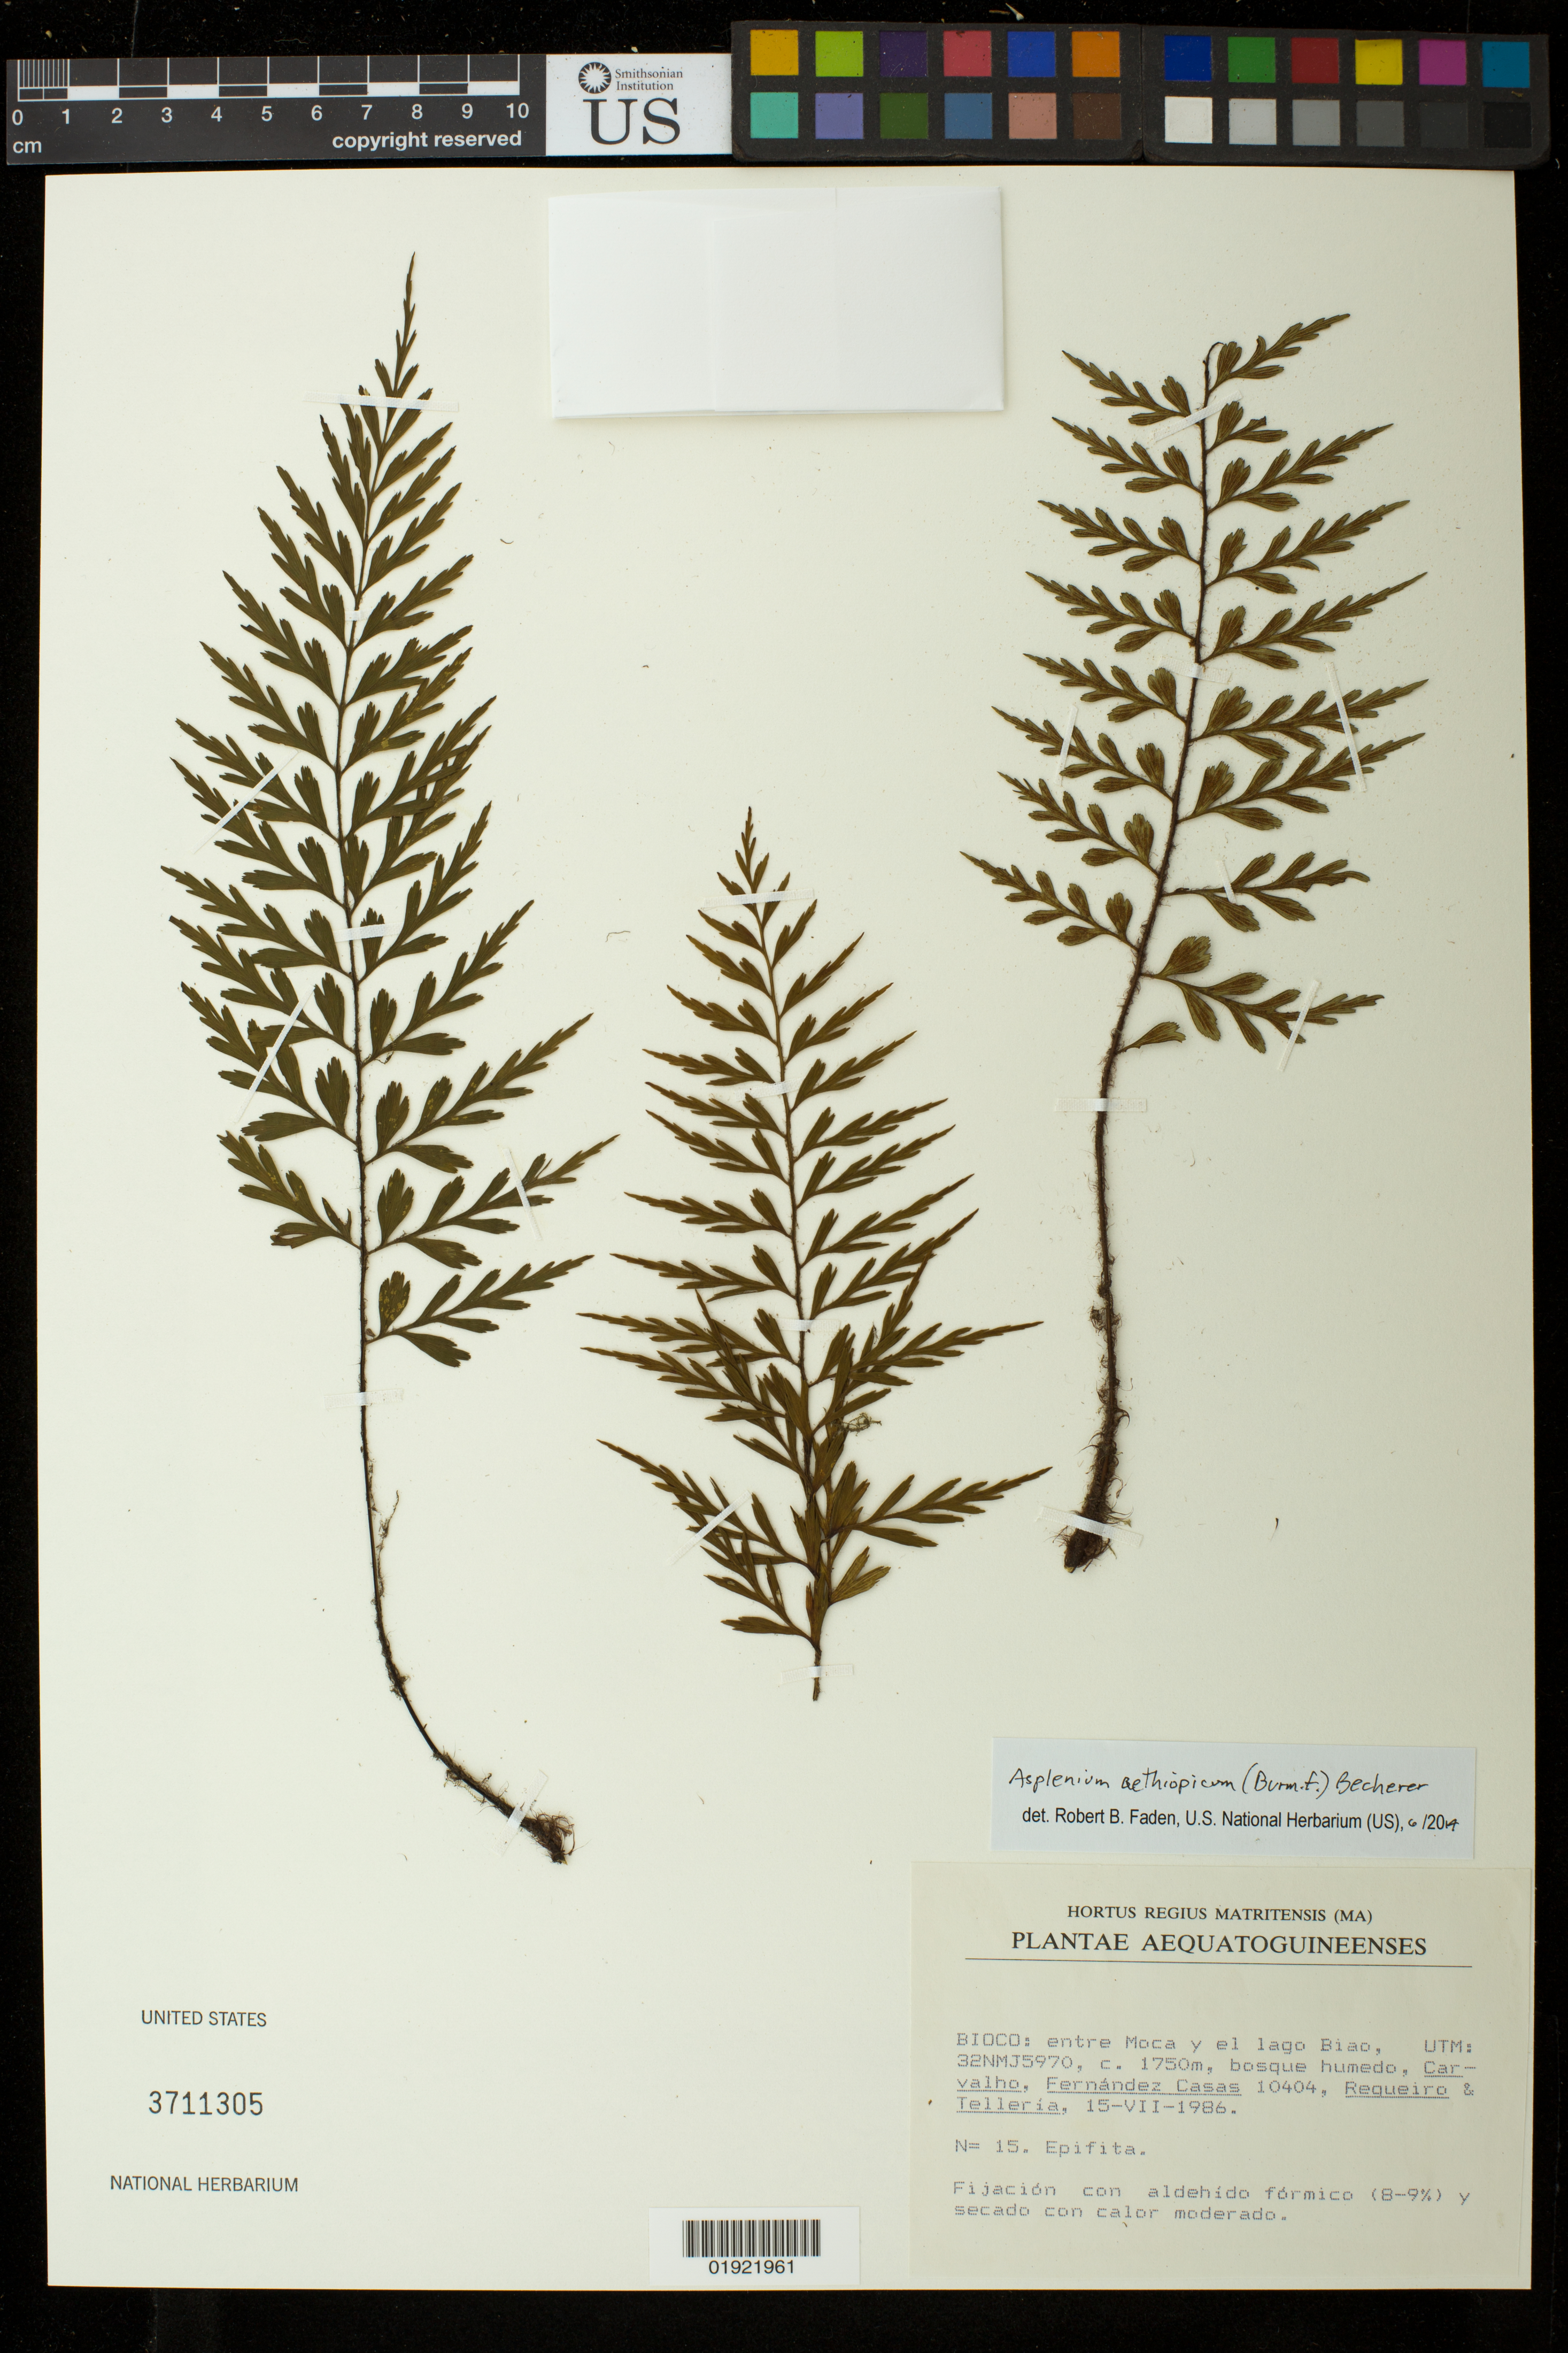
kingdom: Plantae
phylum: Tracheophyta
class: Polypodiopsida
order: Polypodiales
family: Aspleniaceae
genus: Asplenium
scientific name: Asplenium aethiopicum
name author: (Burm. f.) Bech.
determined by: Faden, Robert B., (US), Smithsonian Institution - National Museum of Natural History (UNITED STATES)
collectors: Carvalho, --, F. Casas, Requeiro, -- & -. Telleria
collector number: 10404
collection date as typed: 15-VII-1986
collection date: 1986-07-15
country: Equatorial Guinea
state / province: Bioko Norte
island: Bioko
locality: entre Moca y el lago Biao, UTM: 32NMJ5970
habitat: bosque humedo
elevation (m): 1750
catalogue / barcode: US 3711305